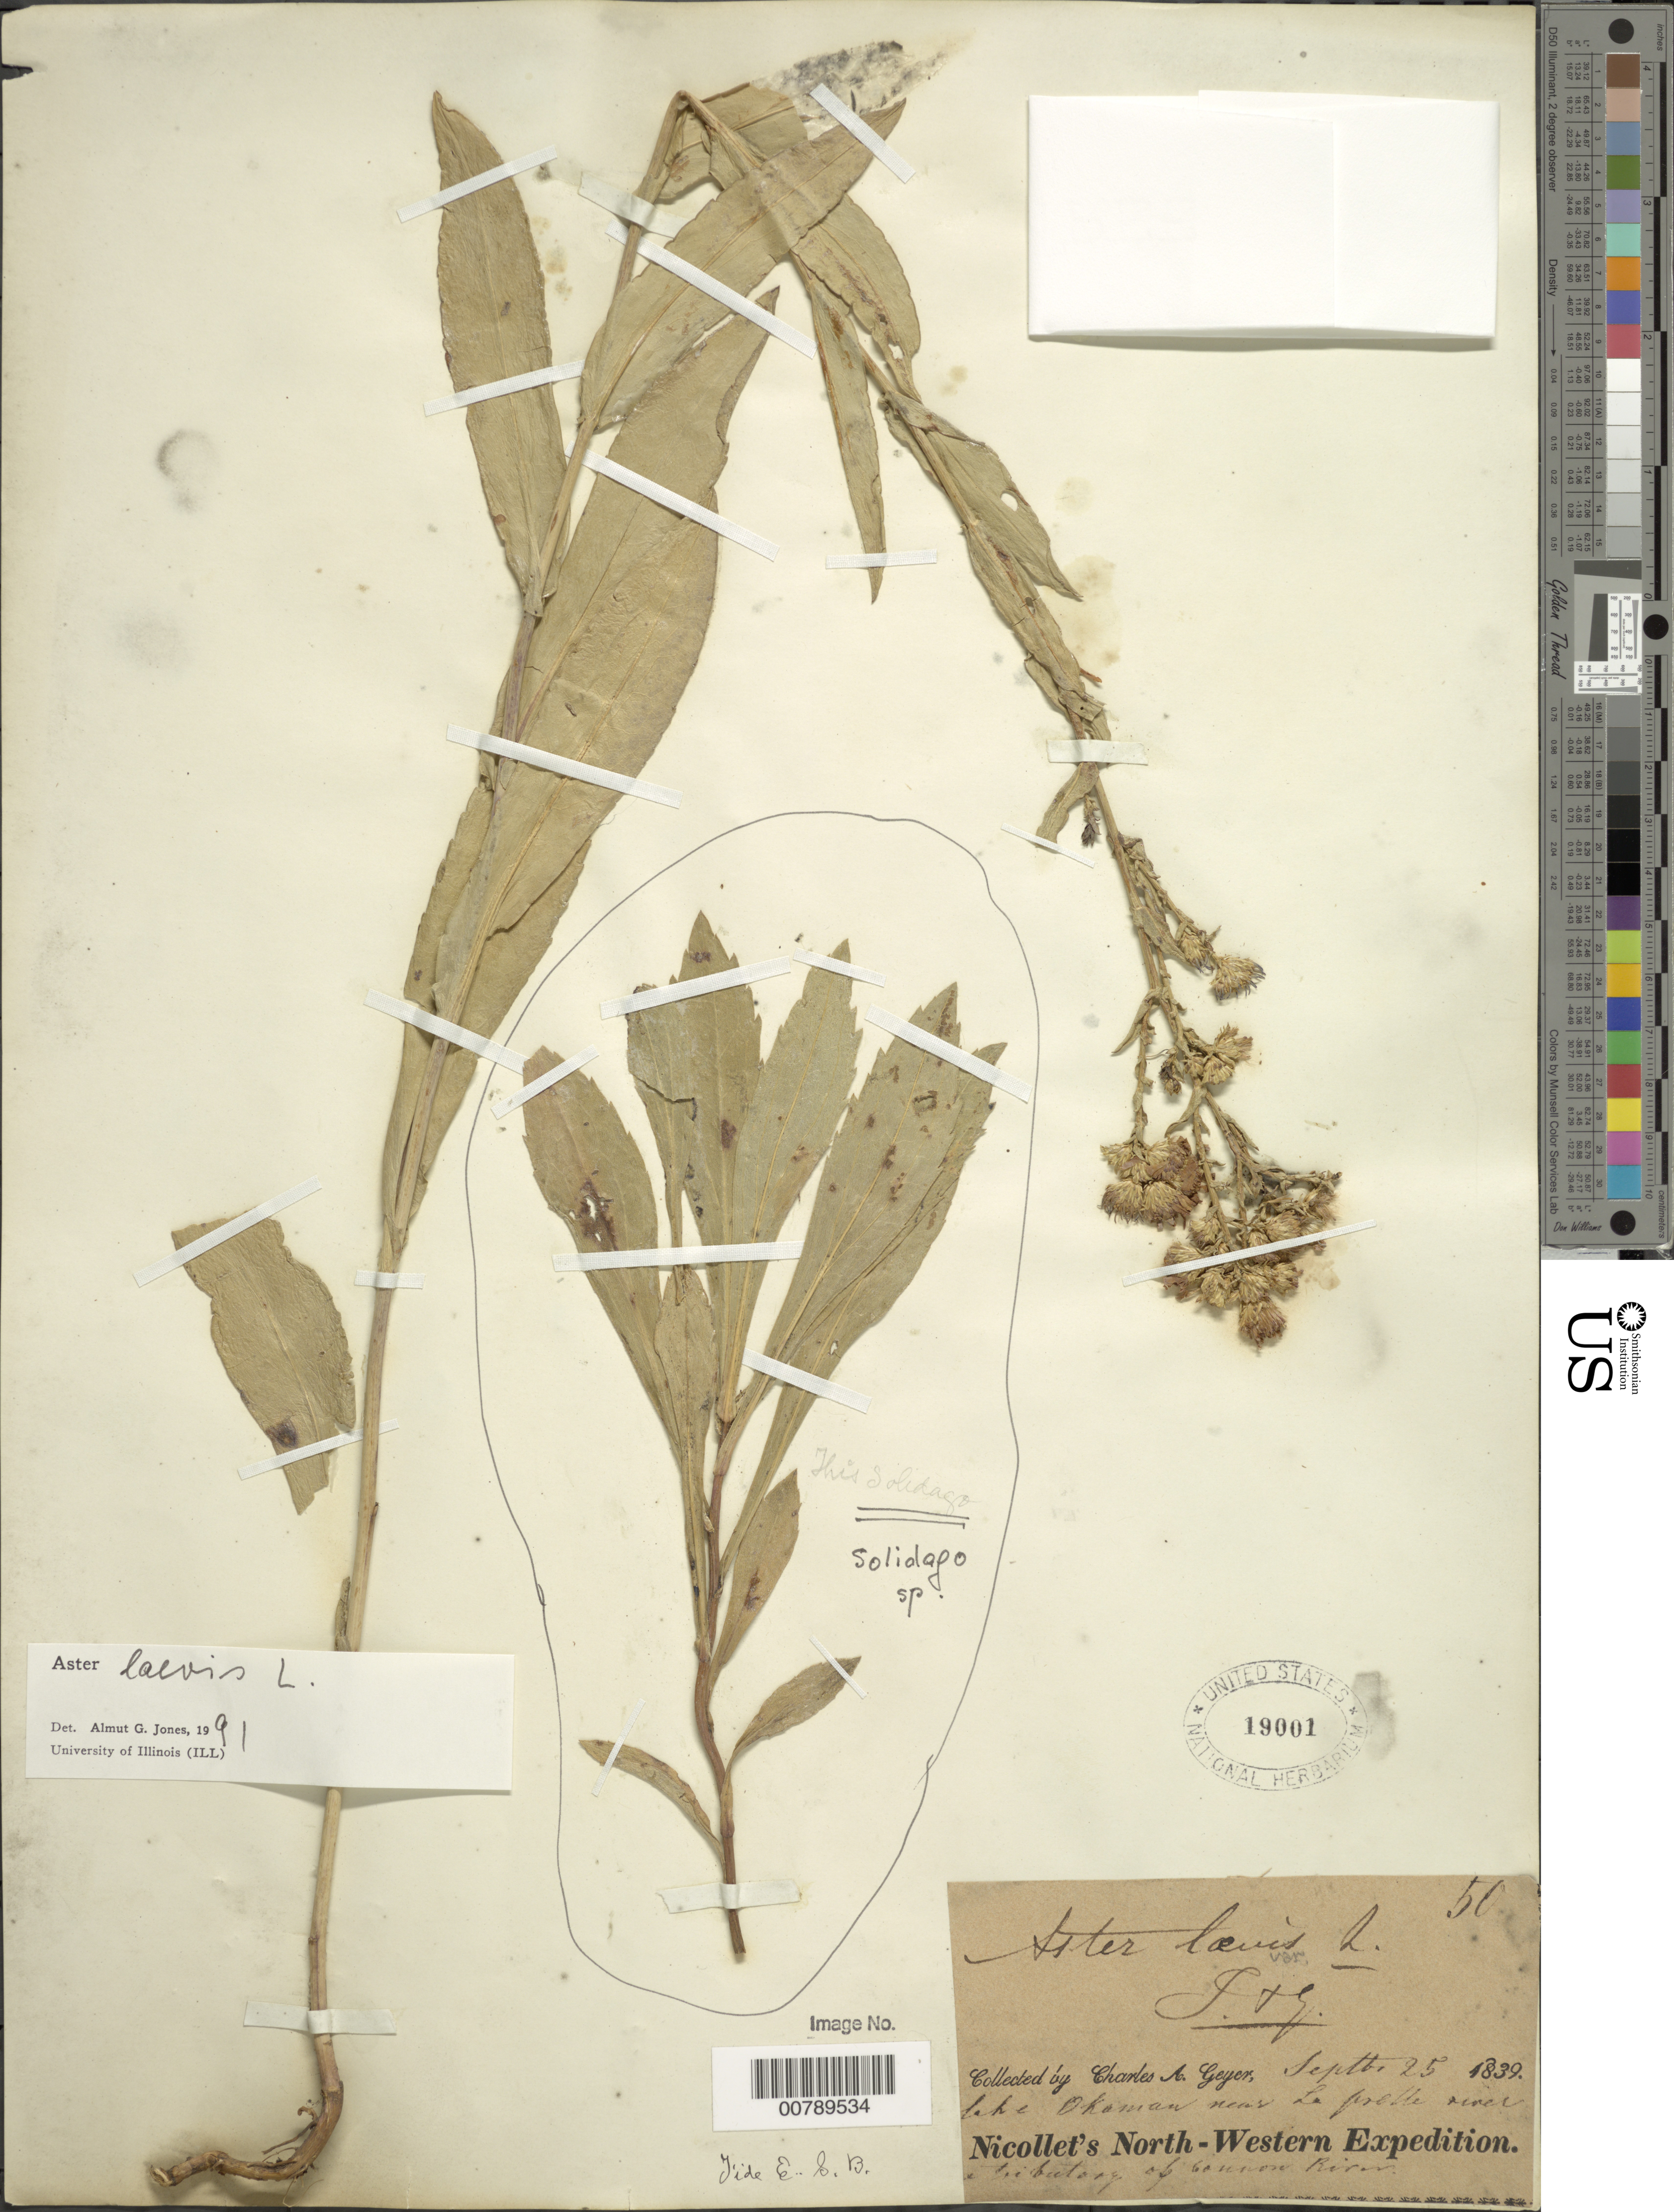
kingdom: Plantae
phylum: Tracheophyta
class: Magnoliopsida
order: Asterales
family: Asteraceae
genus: Symphyotrichum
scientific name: Symphyotrichum laeve var. geyeri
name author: (A. Gray) G.L. Nesom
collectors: C. A. Geyer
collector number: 50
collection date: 1839-09-18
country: United States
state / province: Minnesota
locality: Sandy beach of Lake Istanka near Bois franc river, Sioux Country - Spirit Lake (Iowa) - Lake Okaman - high banks at mouth of Wahtonwan River, St. Peter River.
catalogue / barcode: US 19001